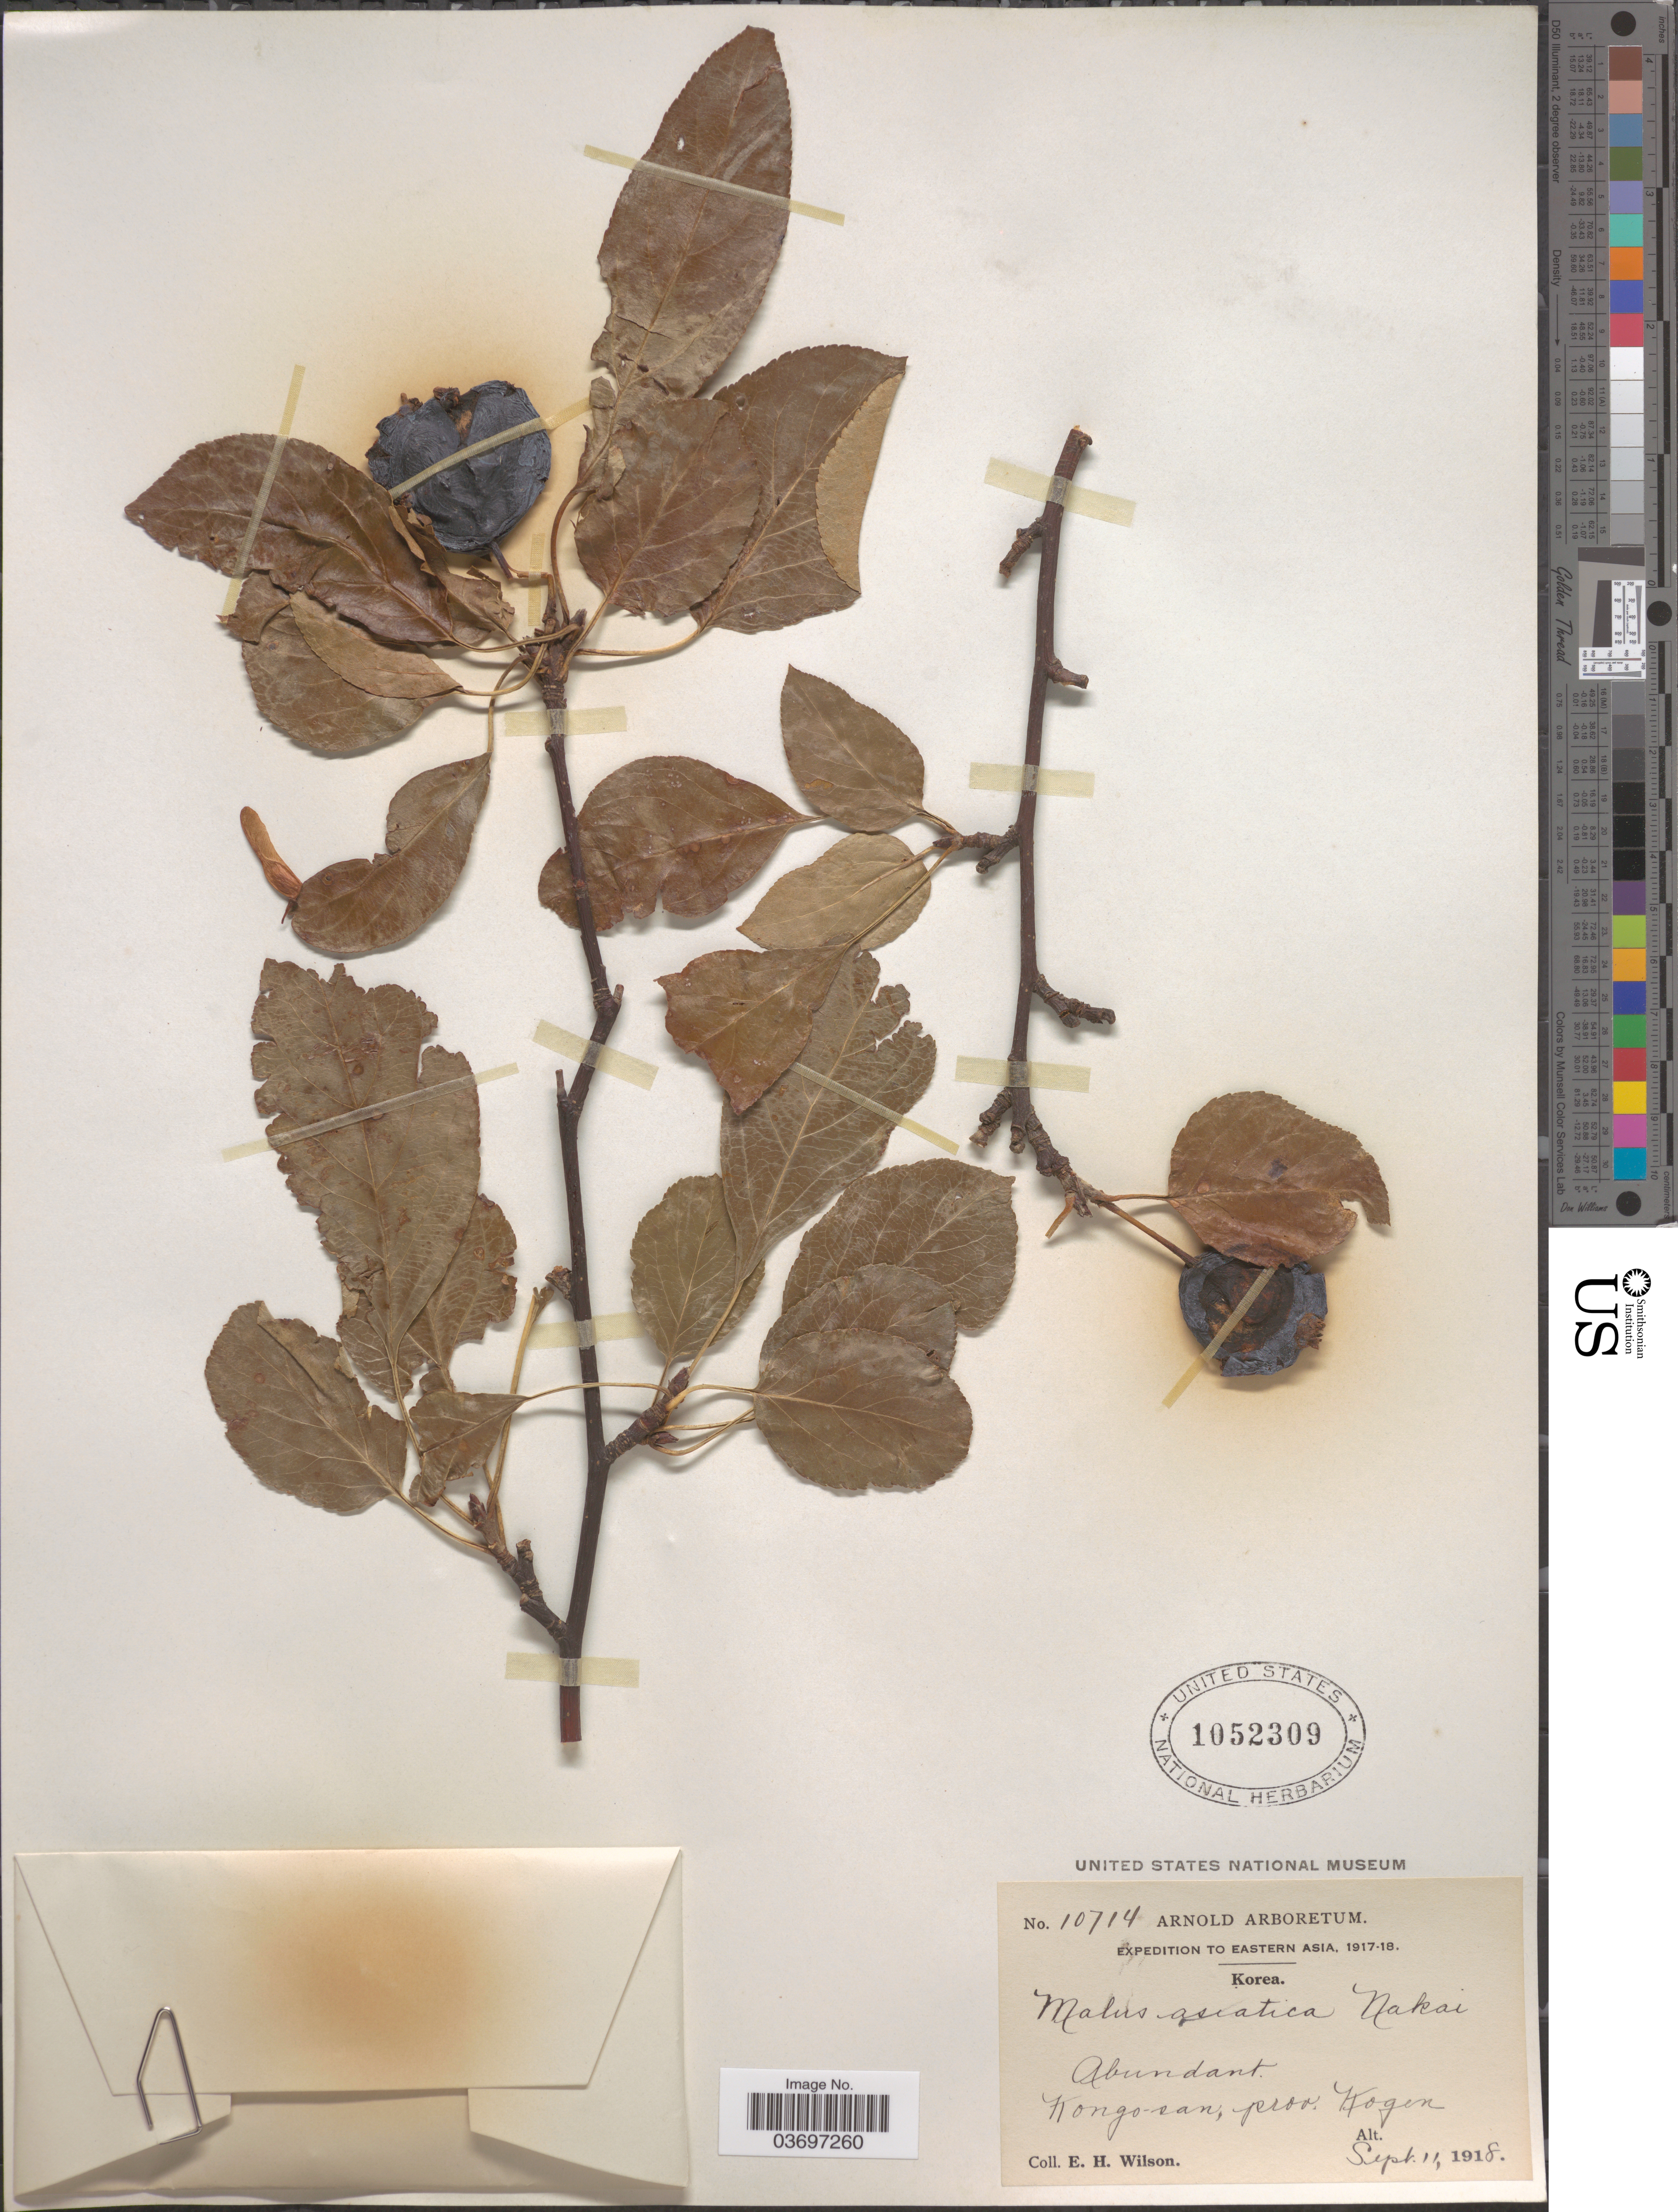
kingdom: Plantae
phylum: Tracheophyta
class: Magnoliopsida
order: Rosales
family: Rosaceae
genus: Malus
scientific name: Malus pumila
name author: Mill.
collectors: E. Wilson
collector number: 10714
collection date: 1918-09-11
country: North Korea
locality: Korea. Kongo-san, prov. Kogen.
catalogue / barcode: US 1052309